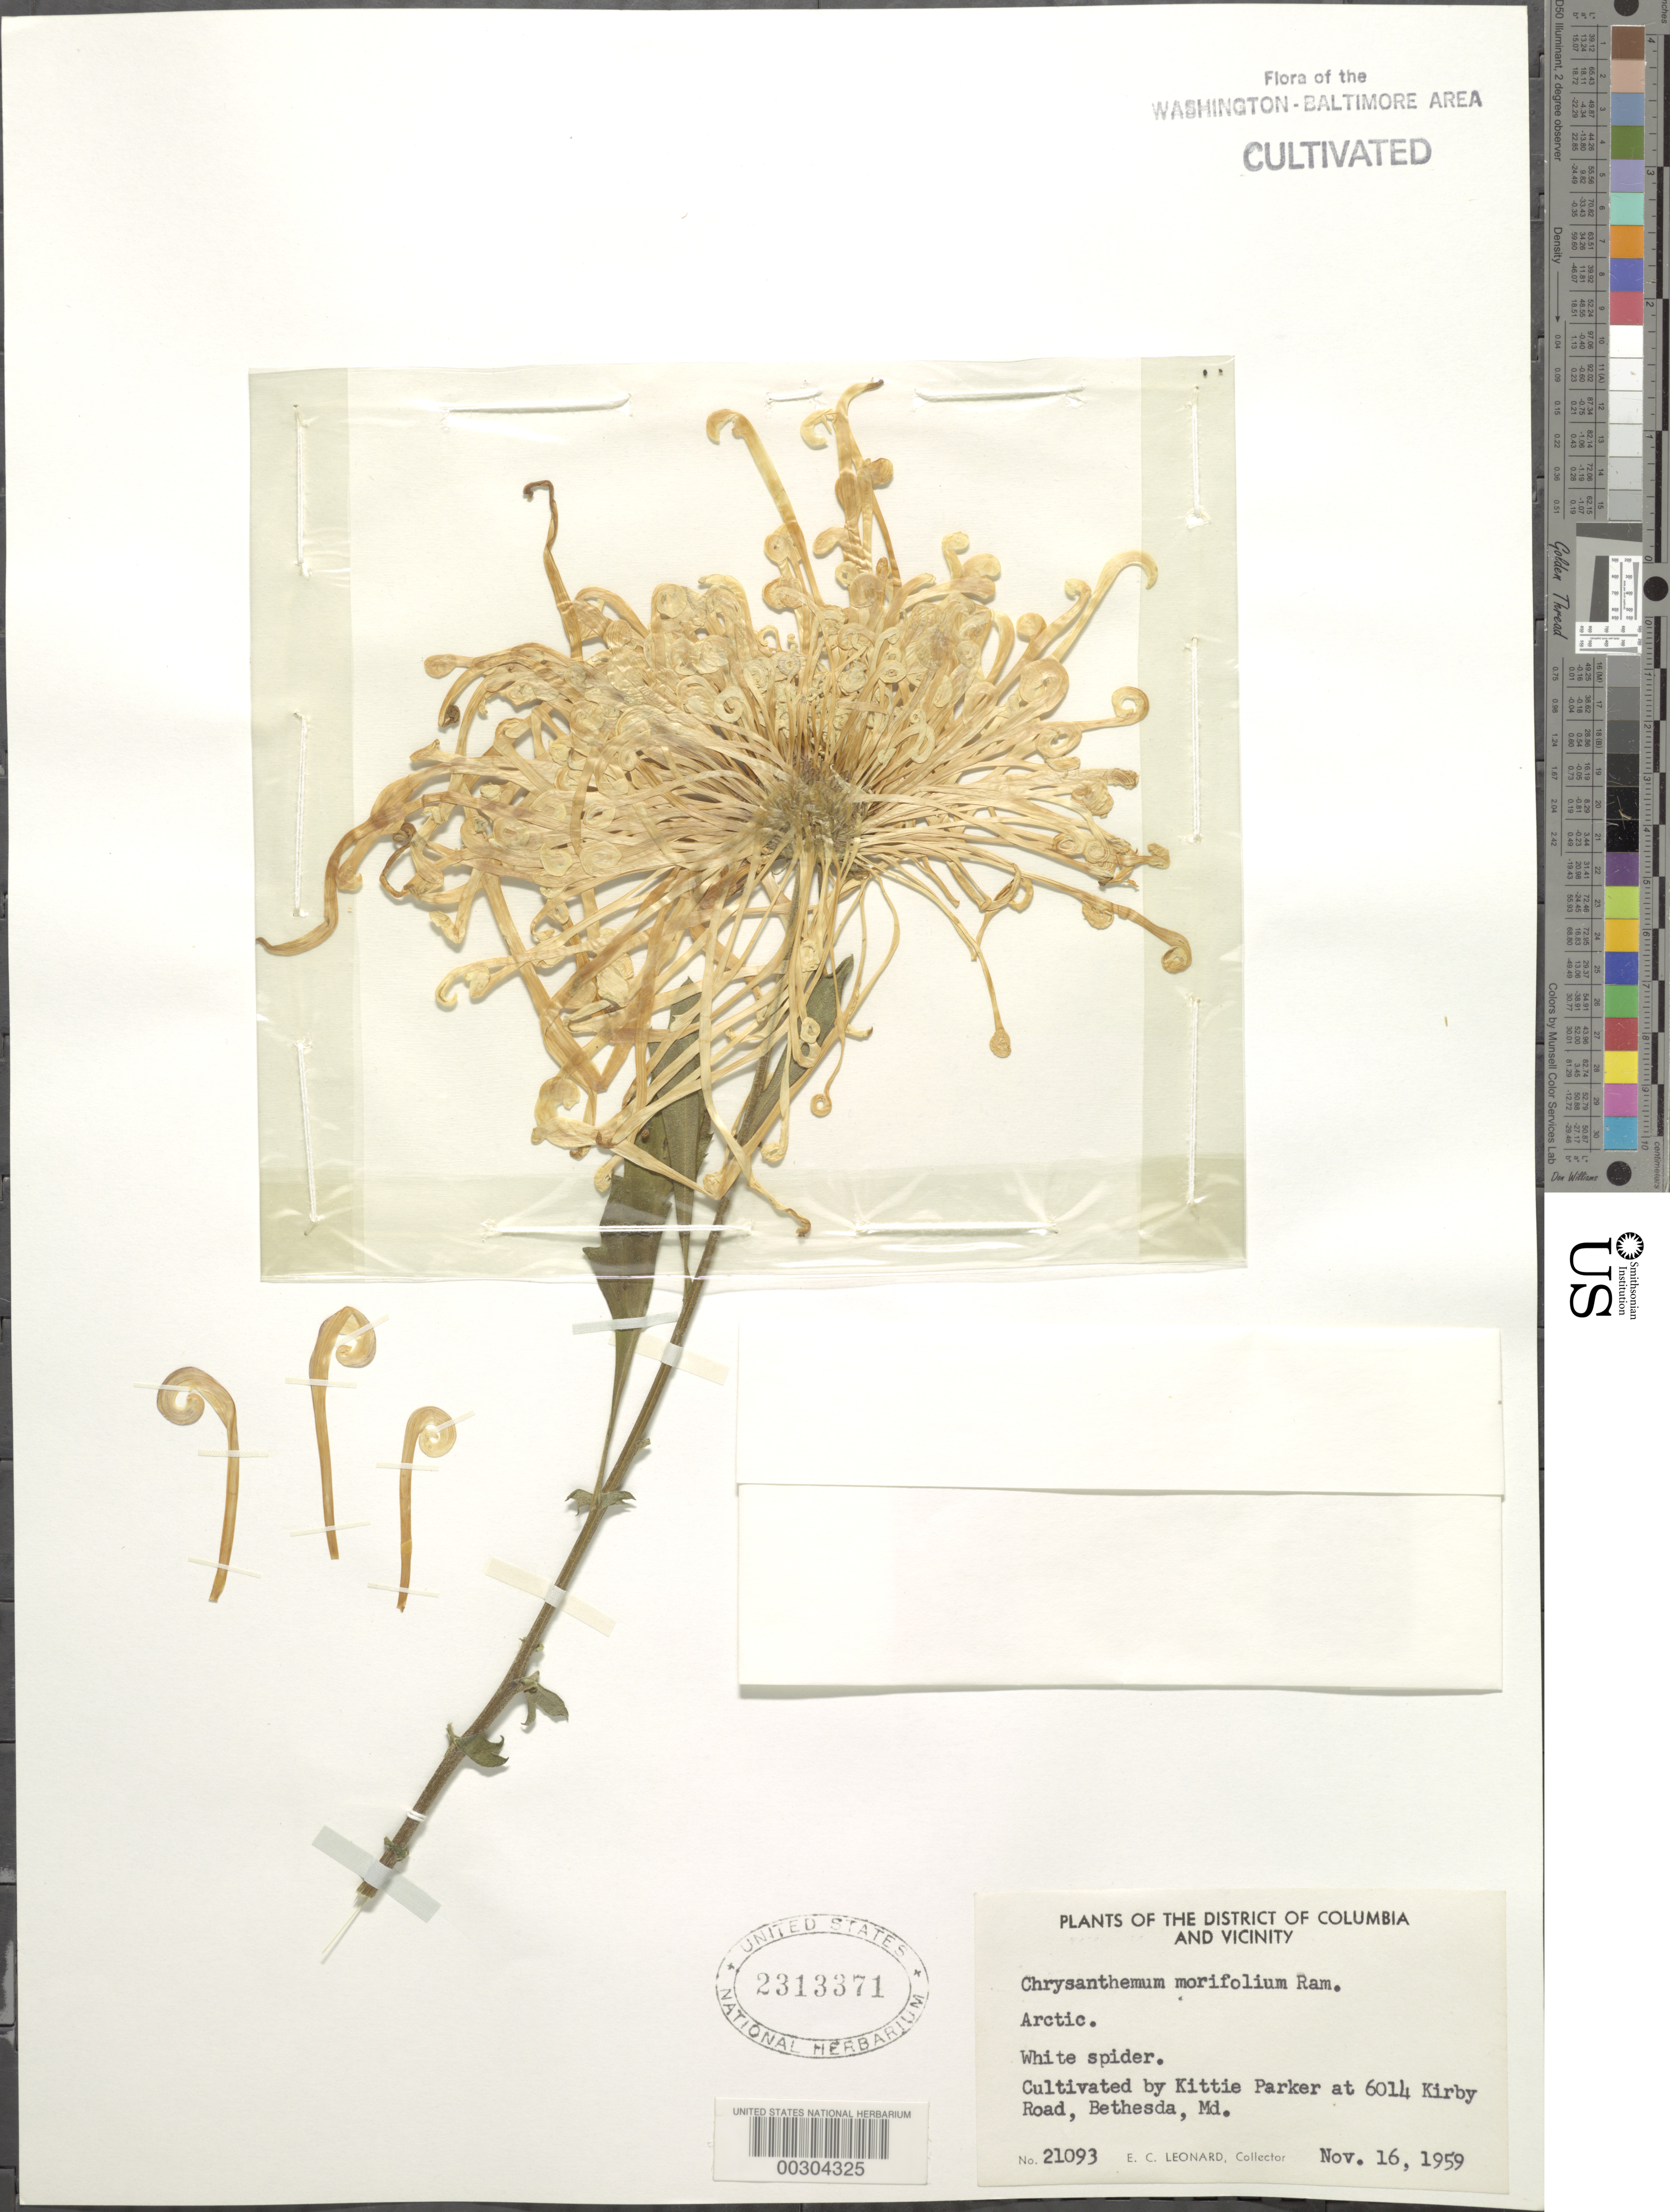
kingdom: Plantae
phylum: Tracheophyta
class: Magnoliopsida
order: Asterales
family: Asteraceae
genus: Chrysanthemum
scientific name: Chrysanthemum morifolium 'Arctic'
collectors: E. C. Leonard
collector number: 21093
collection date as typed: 16 Nov 1959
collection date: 1959-11-16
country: United States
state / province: Maryland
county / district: Montgomery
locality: Bethesda, 6014 Kirby Rd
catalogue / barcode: US 2313371